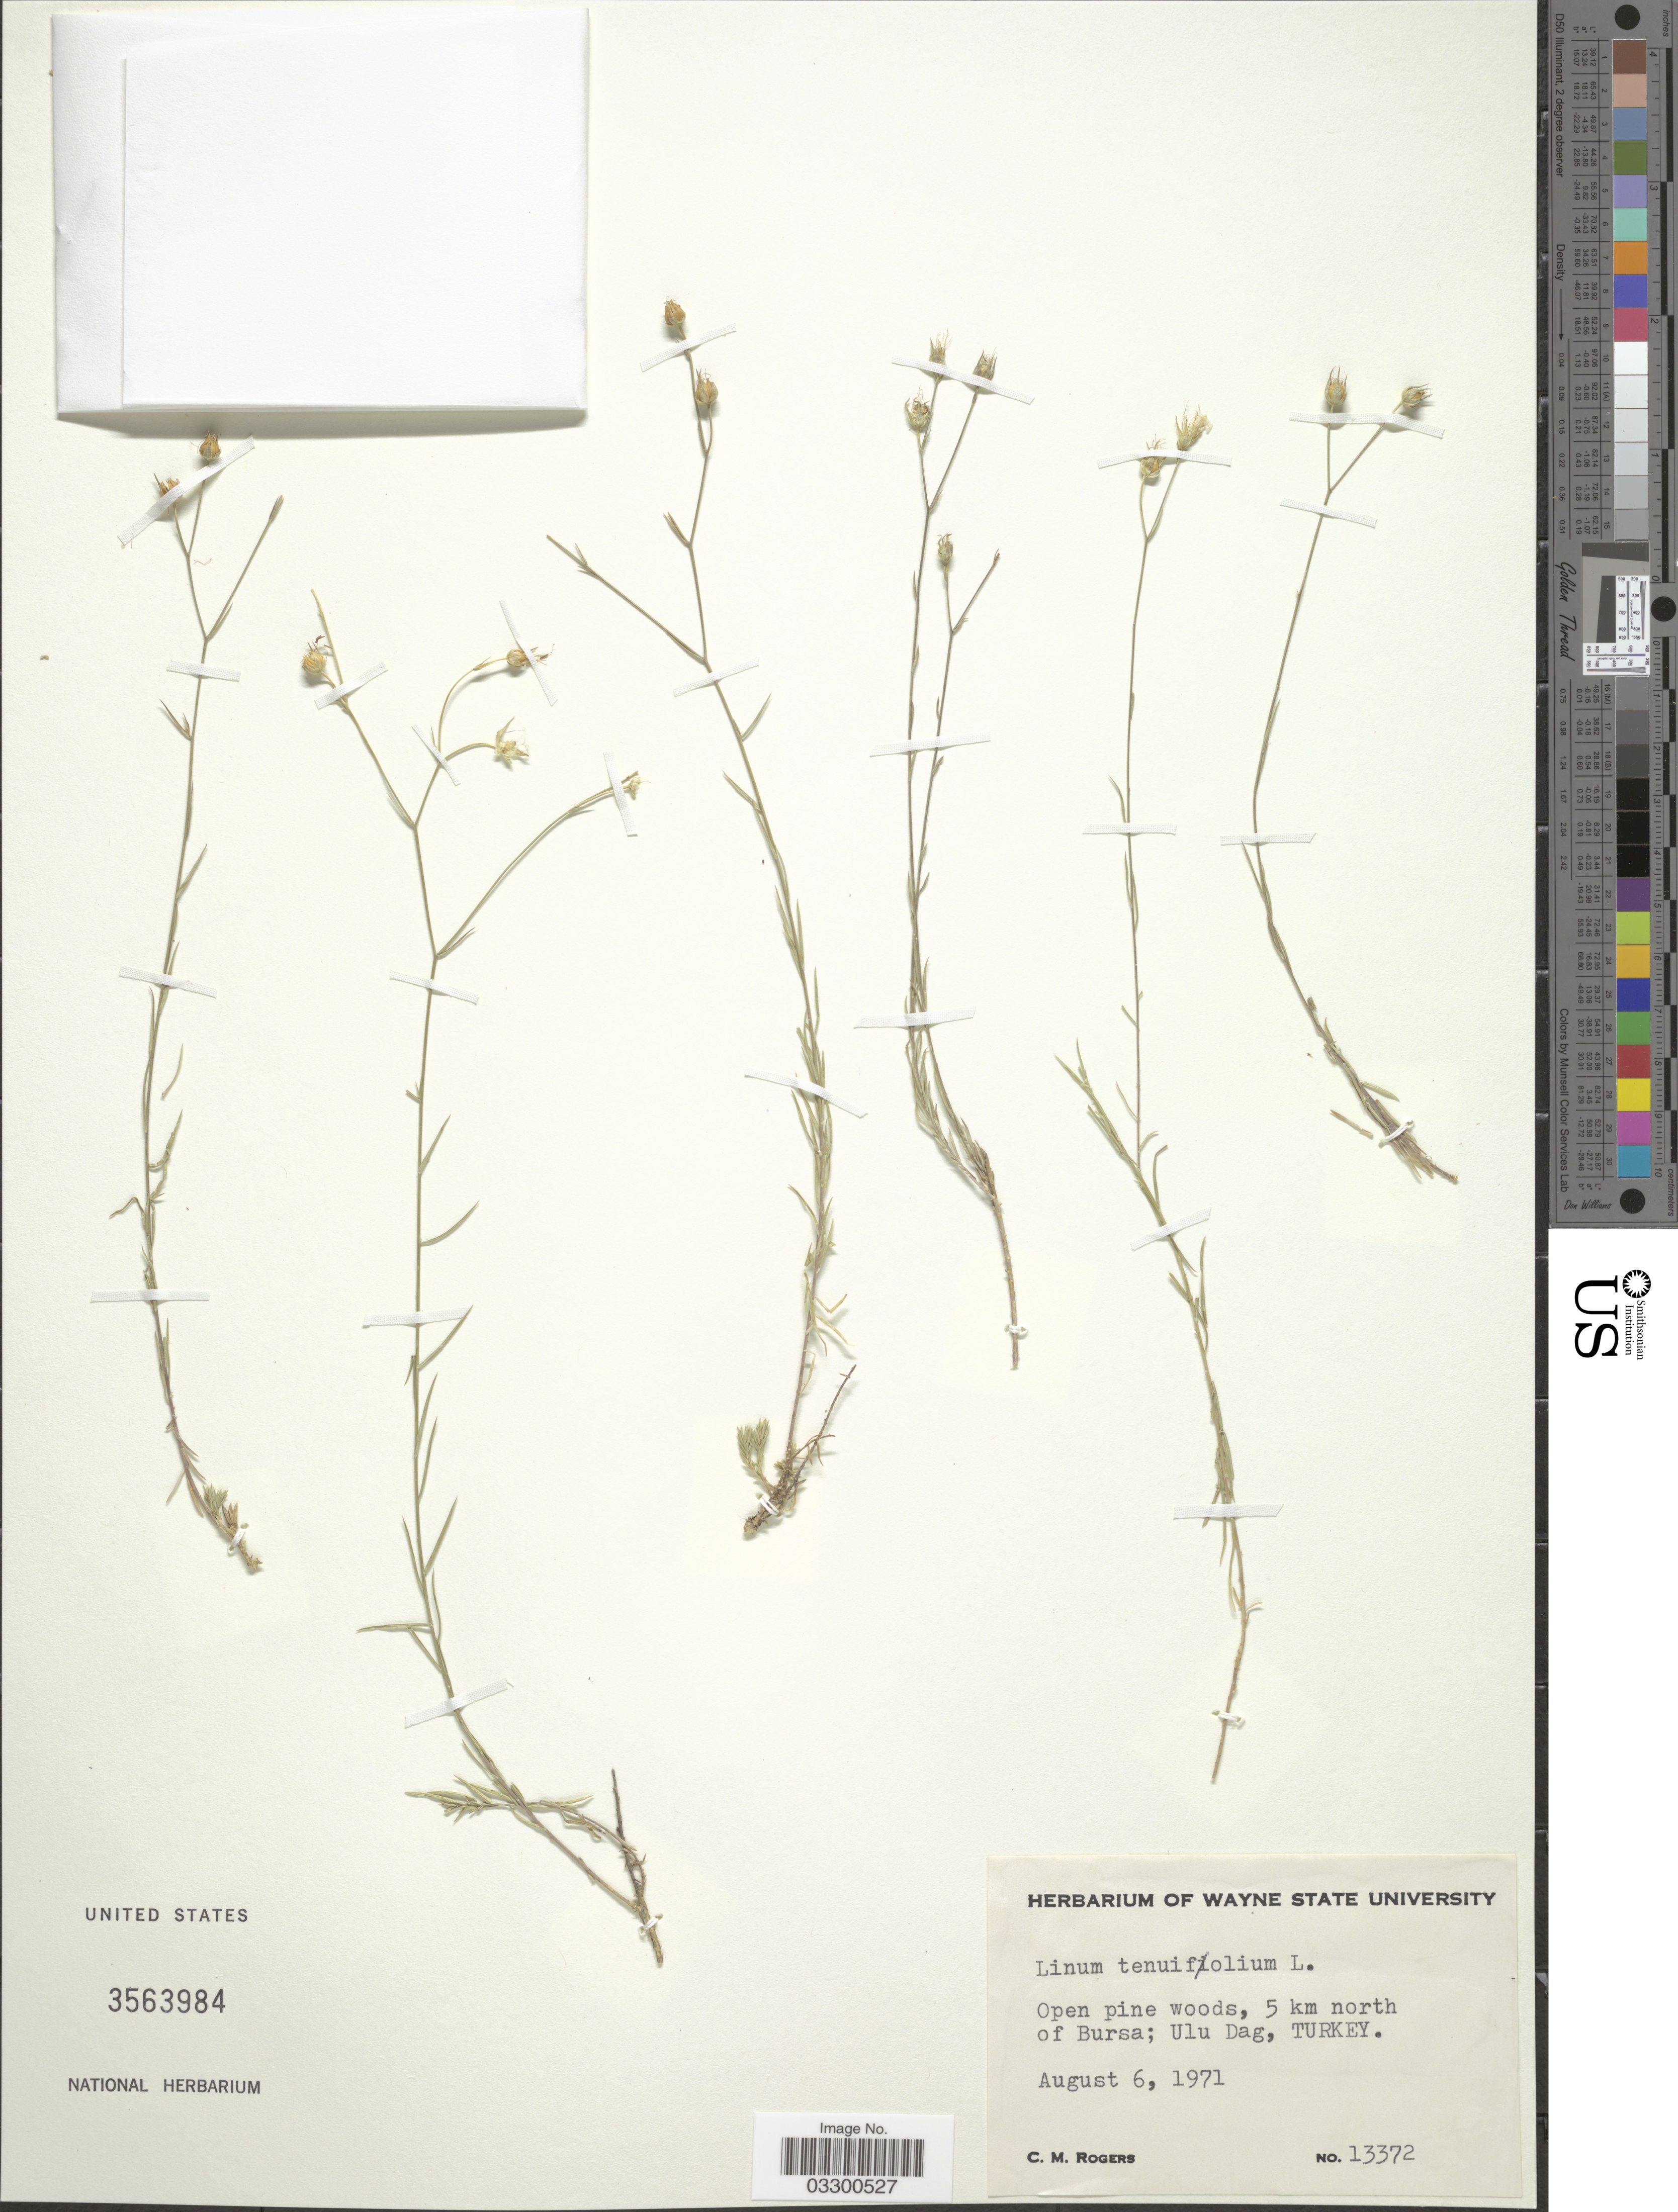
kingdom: Plantae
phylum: Tracheophyta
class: Magnoliopsida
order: Malpighiales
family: Linaceae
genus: Linum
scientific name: Linum tenuifolium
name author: L.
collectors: C. M. Rogers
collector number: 13372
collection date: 1971-08-06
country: Turkey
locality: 5 km north of Bursa; Ulu Dag.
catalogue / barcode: US 3563984